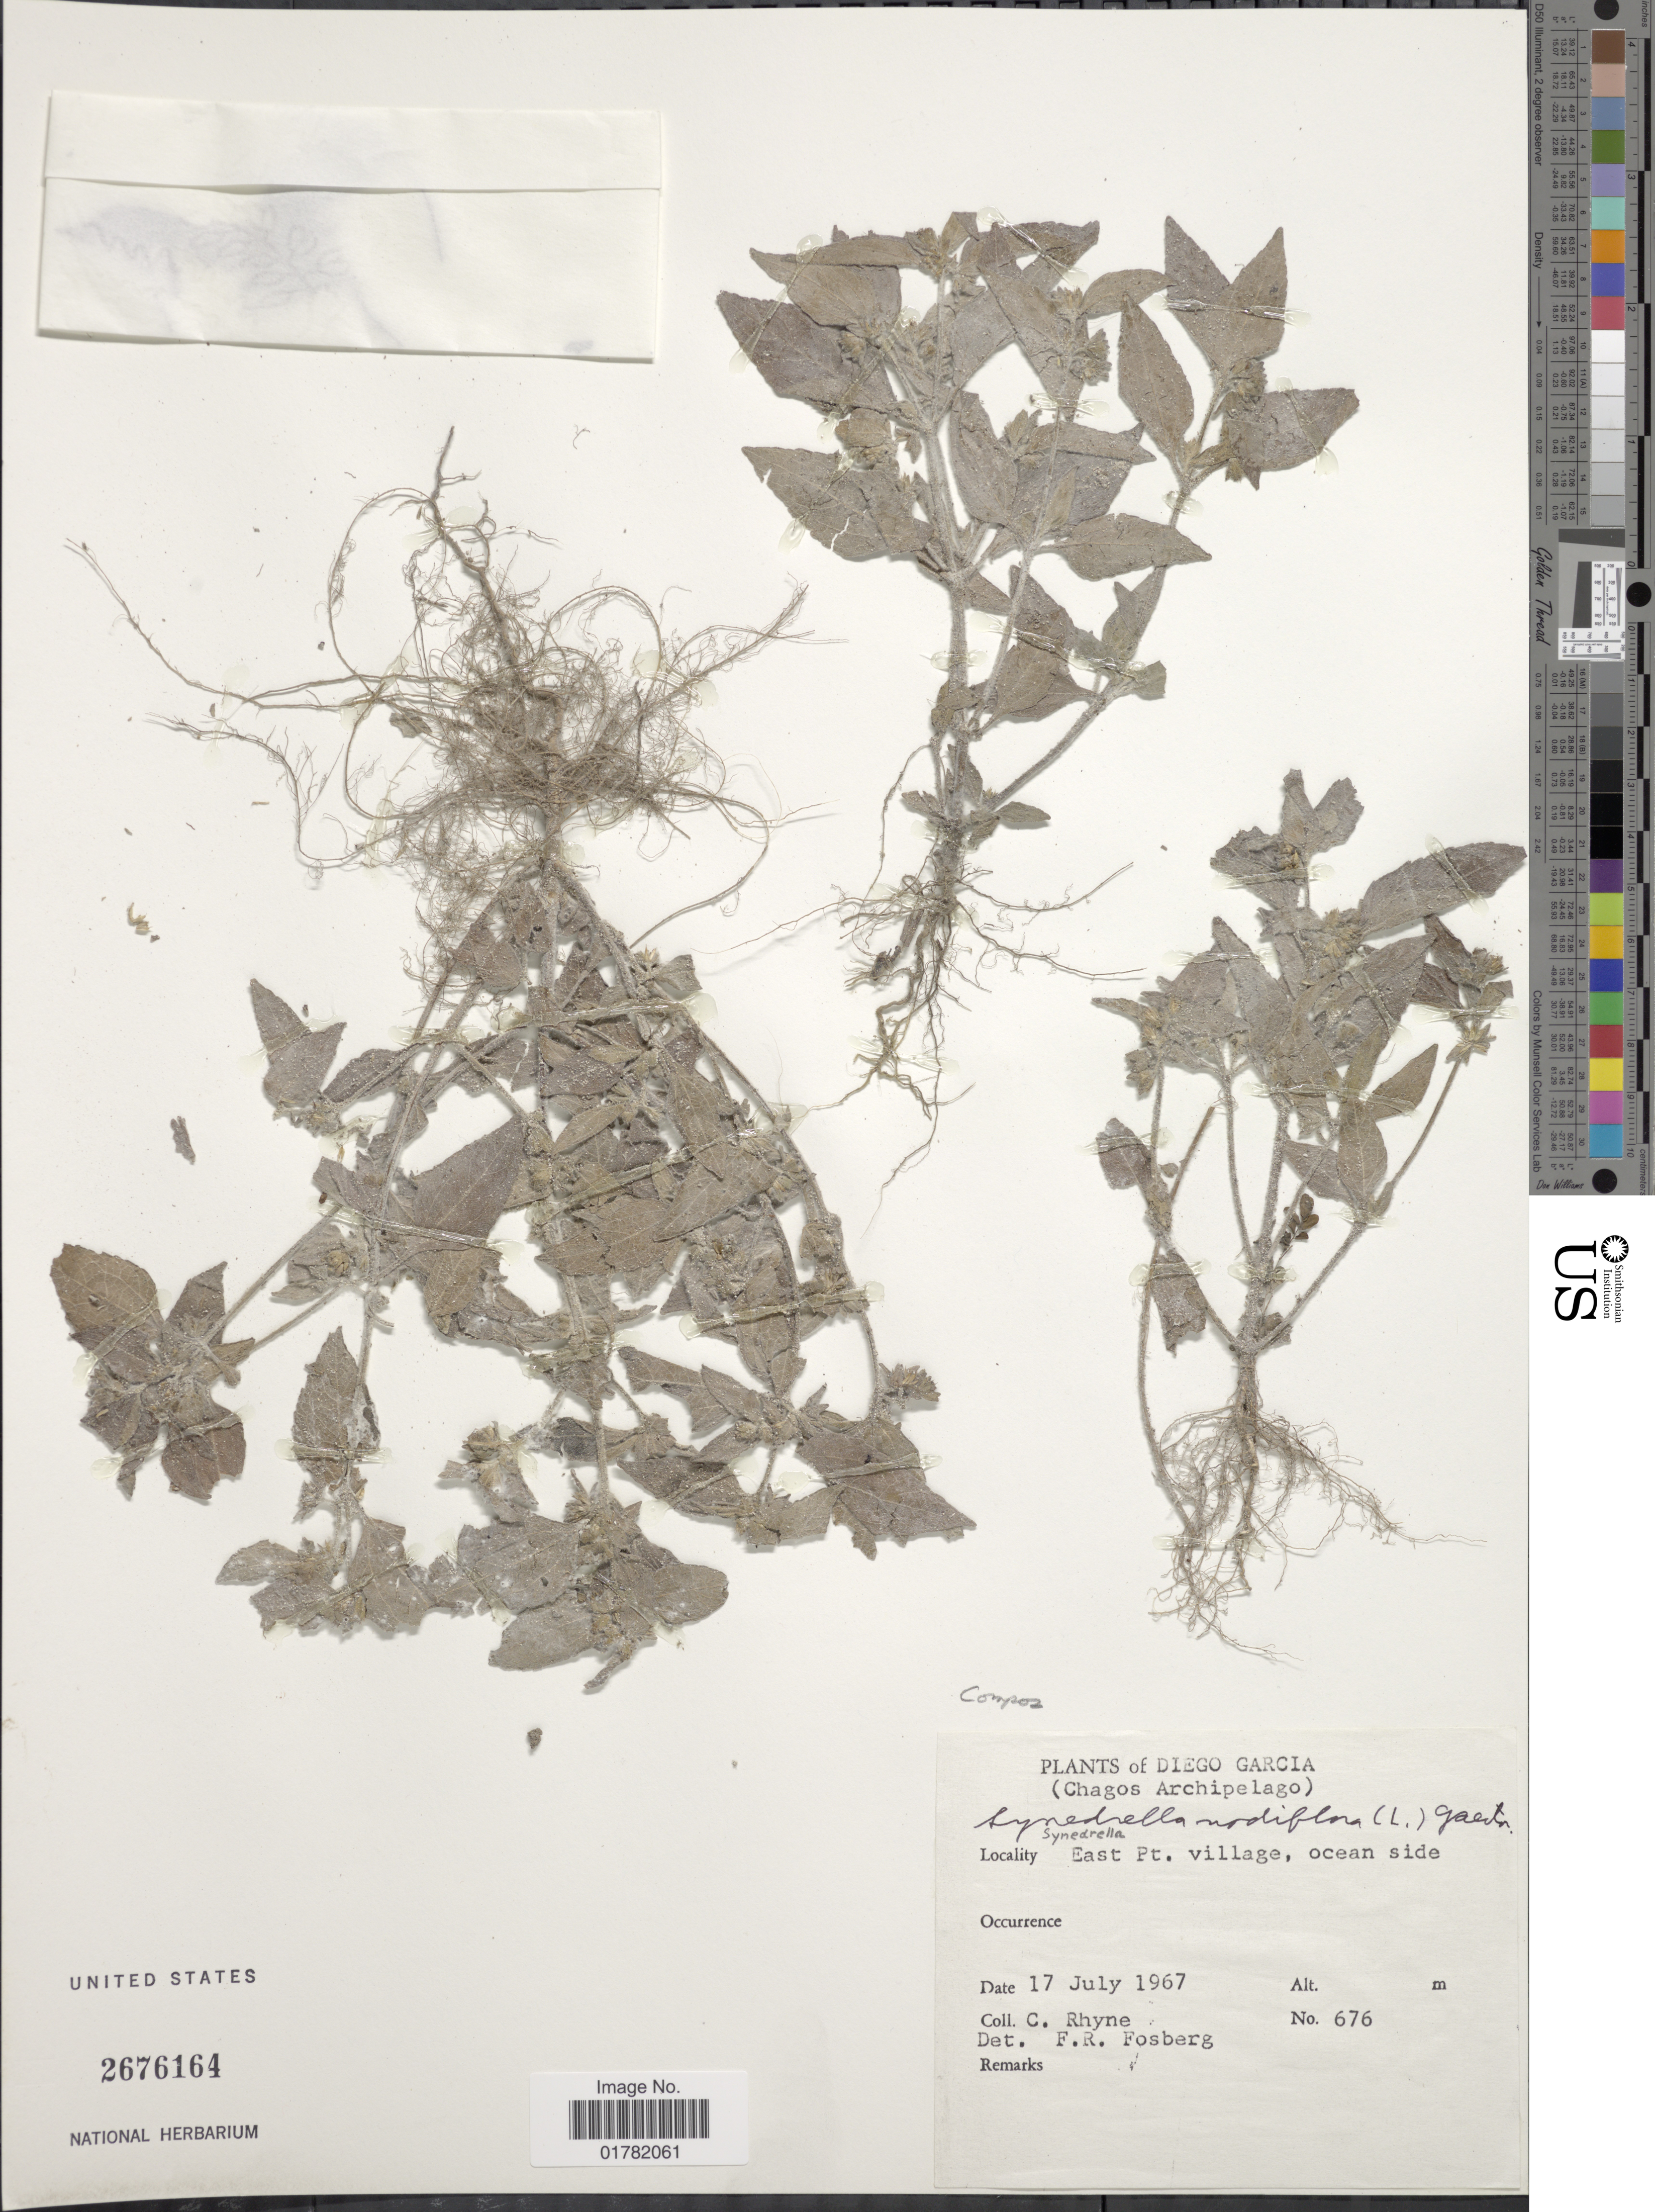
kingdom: Plantae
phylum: Tracheophyta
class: Magnoliopsida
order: Asterales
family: Asteraceae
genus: Synedrella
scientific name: Synedrella nodiflora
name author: (L.) Gaertn.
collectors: C. Rhyne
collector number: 676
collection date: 1967-07-17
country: British Indian Ocean Territory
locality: Diego Garcia (Chagos Archipelago), East Pt village, ocean side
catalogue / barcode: US 2676164